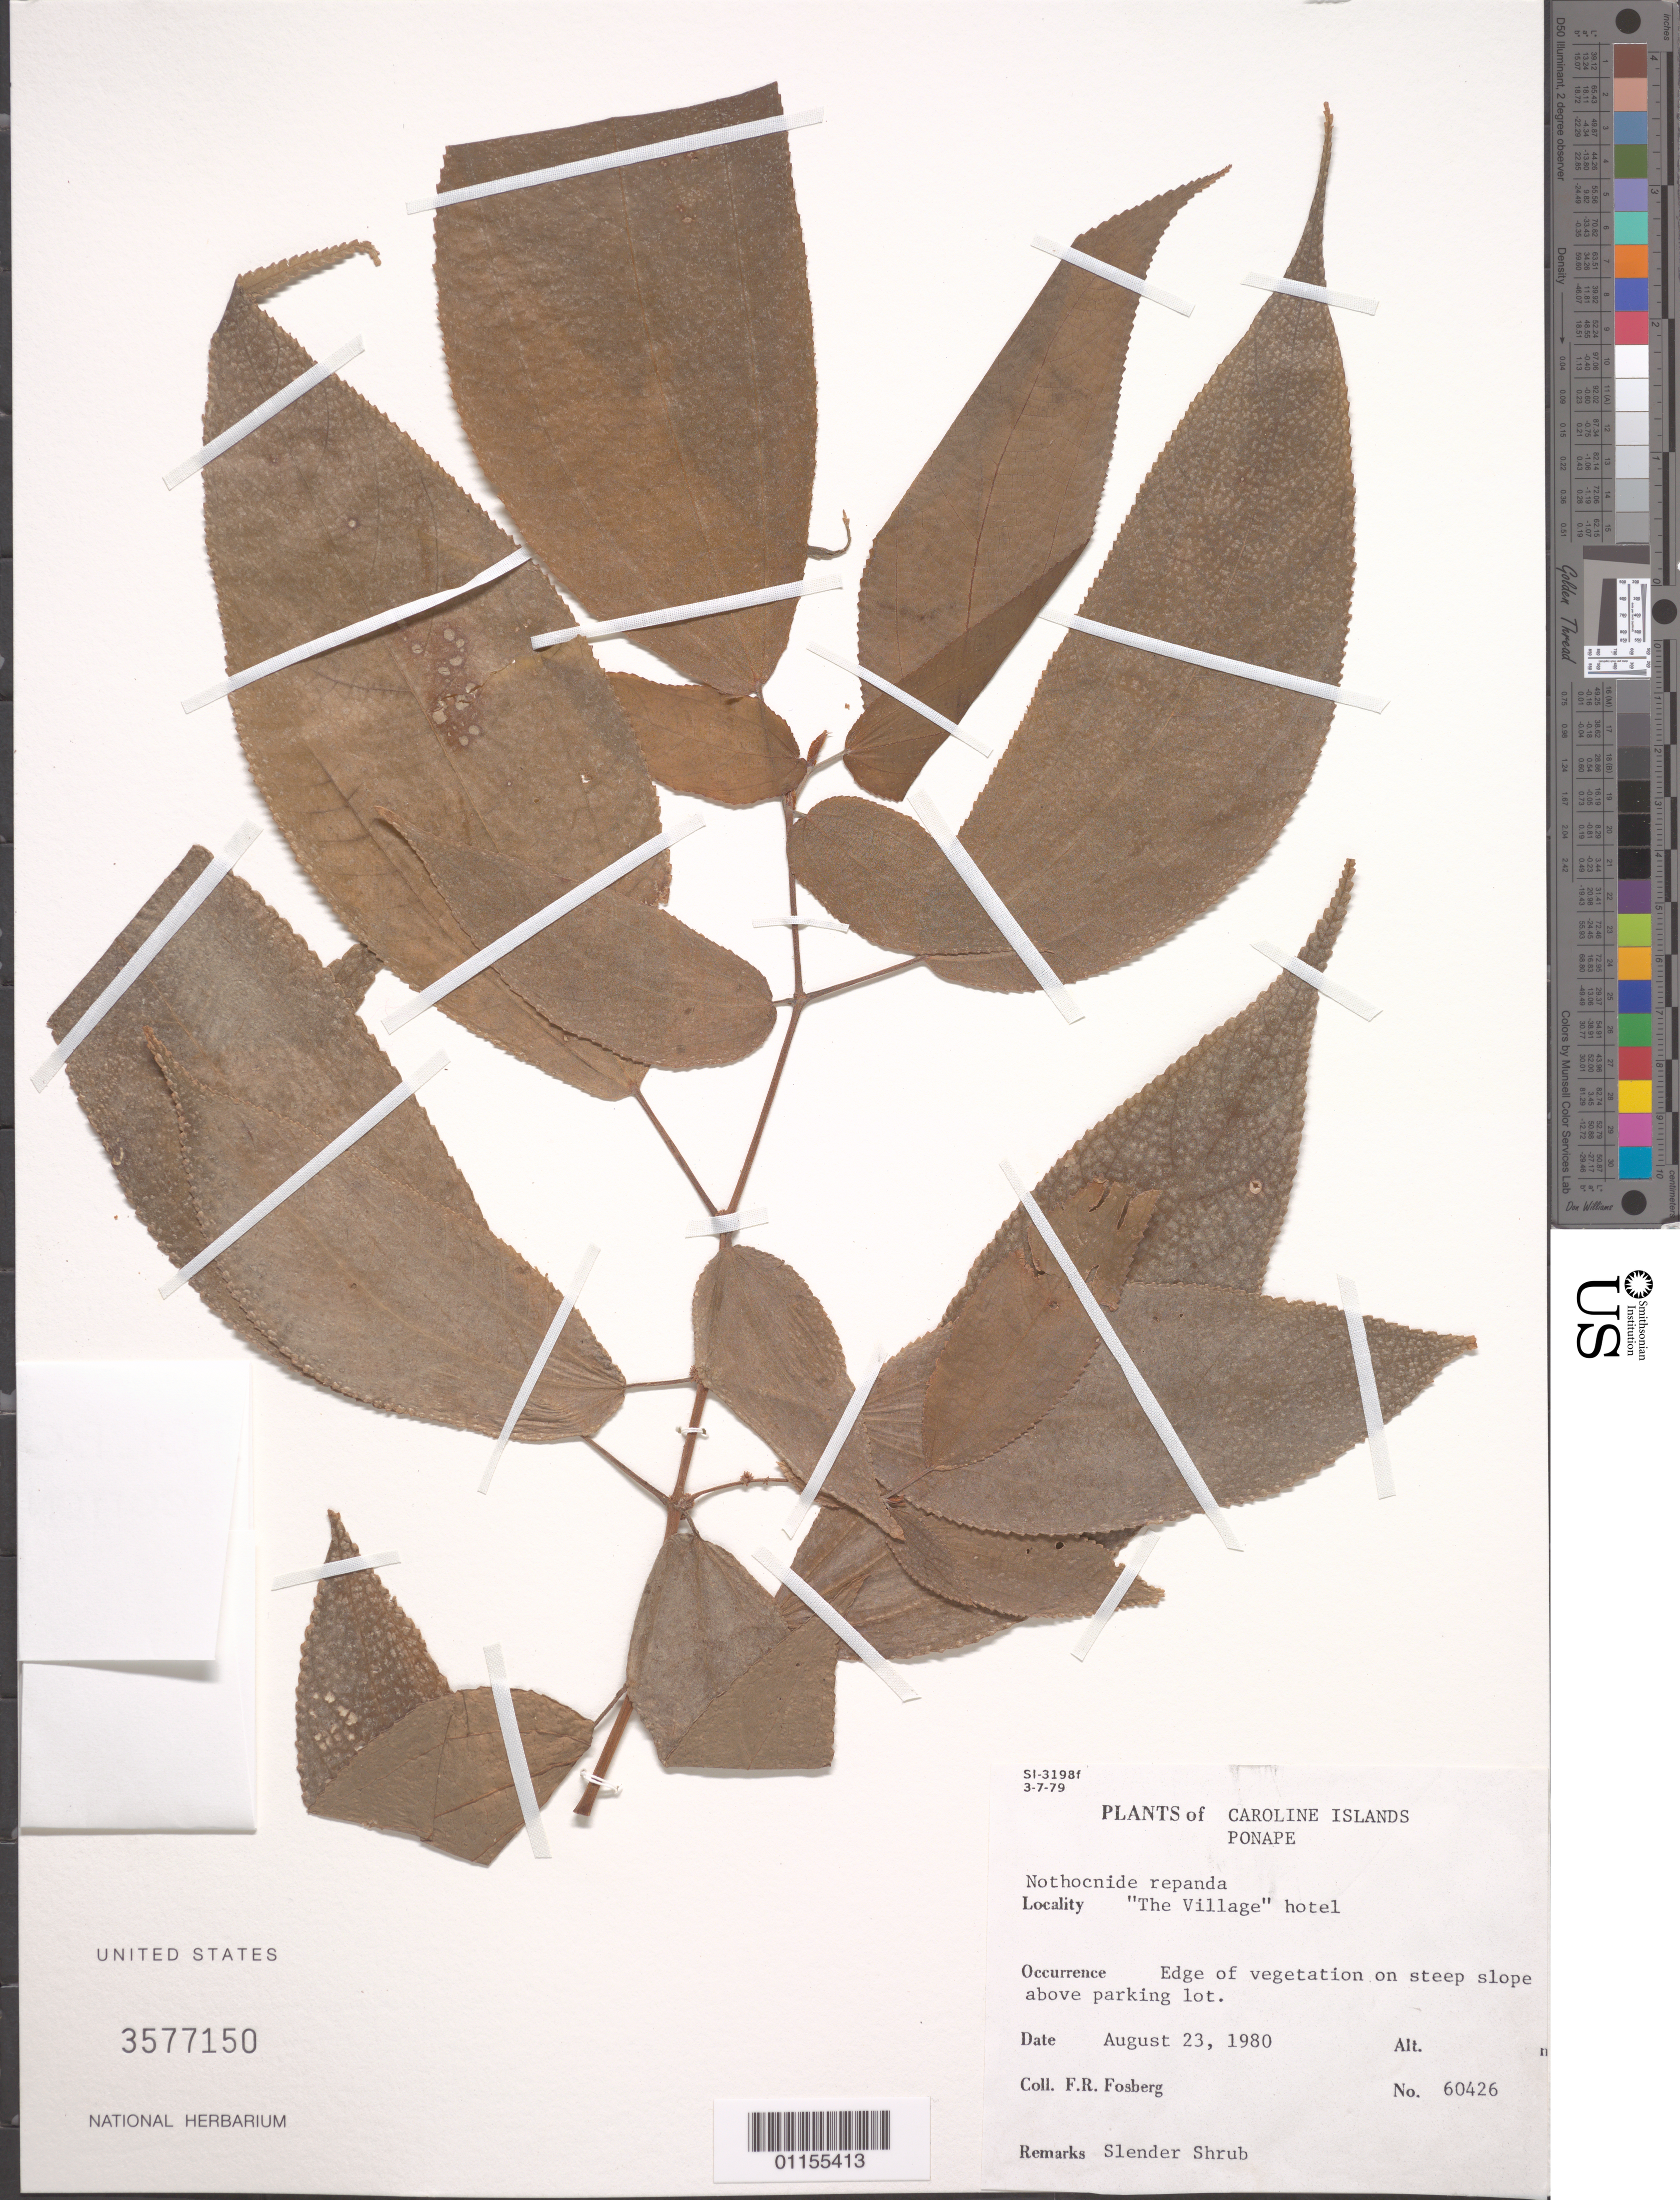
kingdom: Plantae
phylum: Tracheophyta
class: Magnoliopsida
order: Rosales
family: Urticaceae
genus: Nothocnide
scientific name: Nothocnide repanda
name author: (Blume) Blume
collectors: F. R. Fosberg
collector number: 60426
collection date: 1980-08-23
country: Micronesia, Federated States of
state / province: Pohnpei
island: Pohnpei [Ponape]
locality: "The Village" hotel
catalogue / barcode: US 3577150